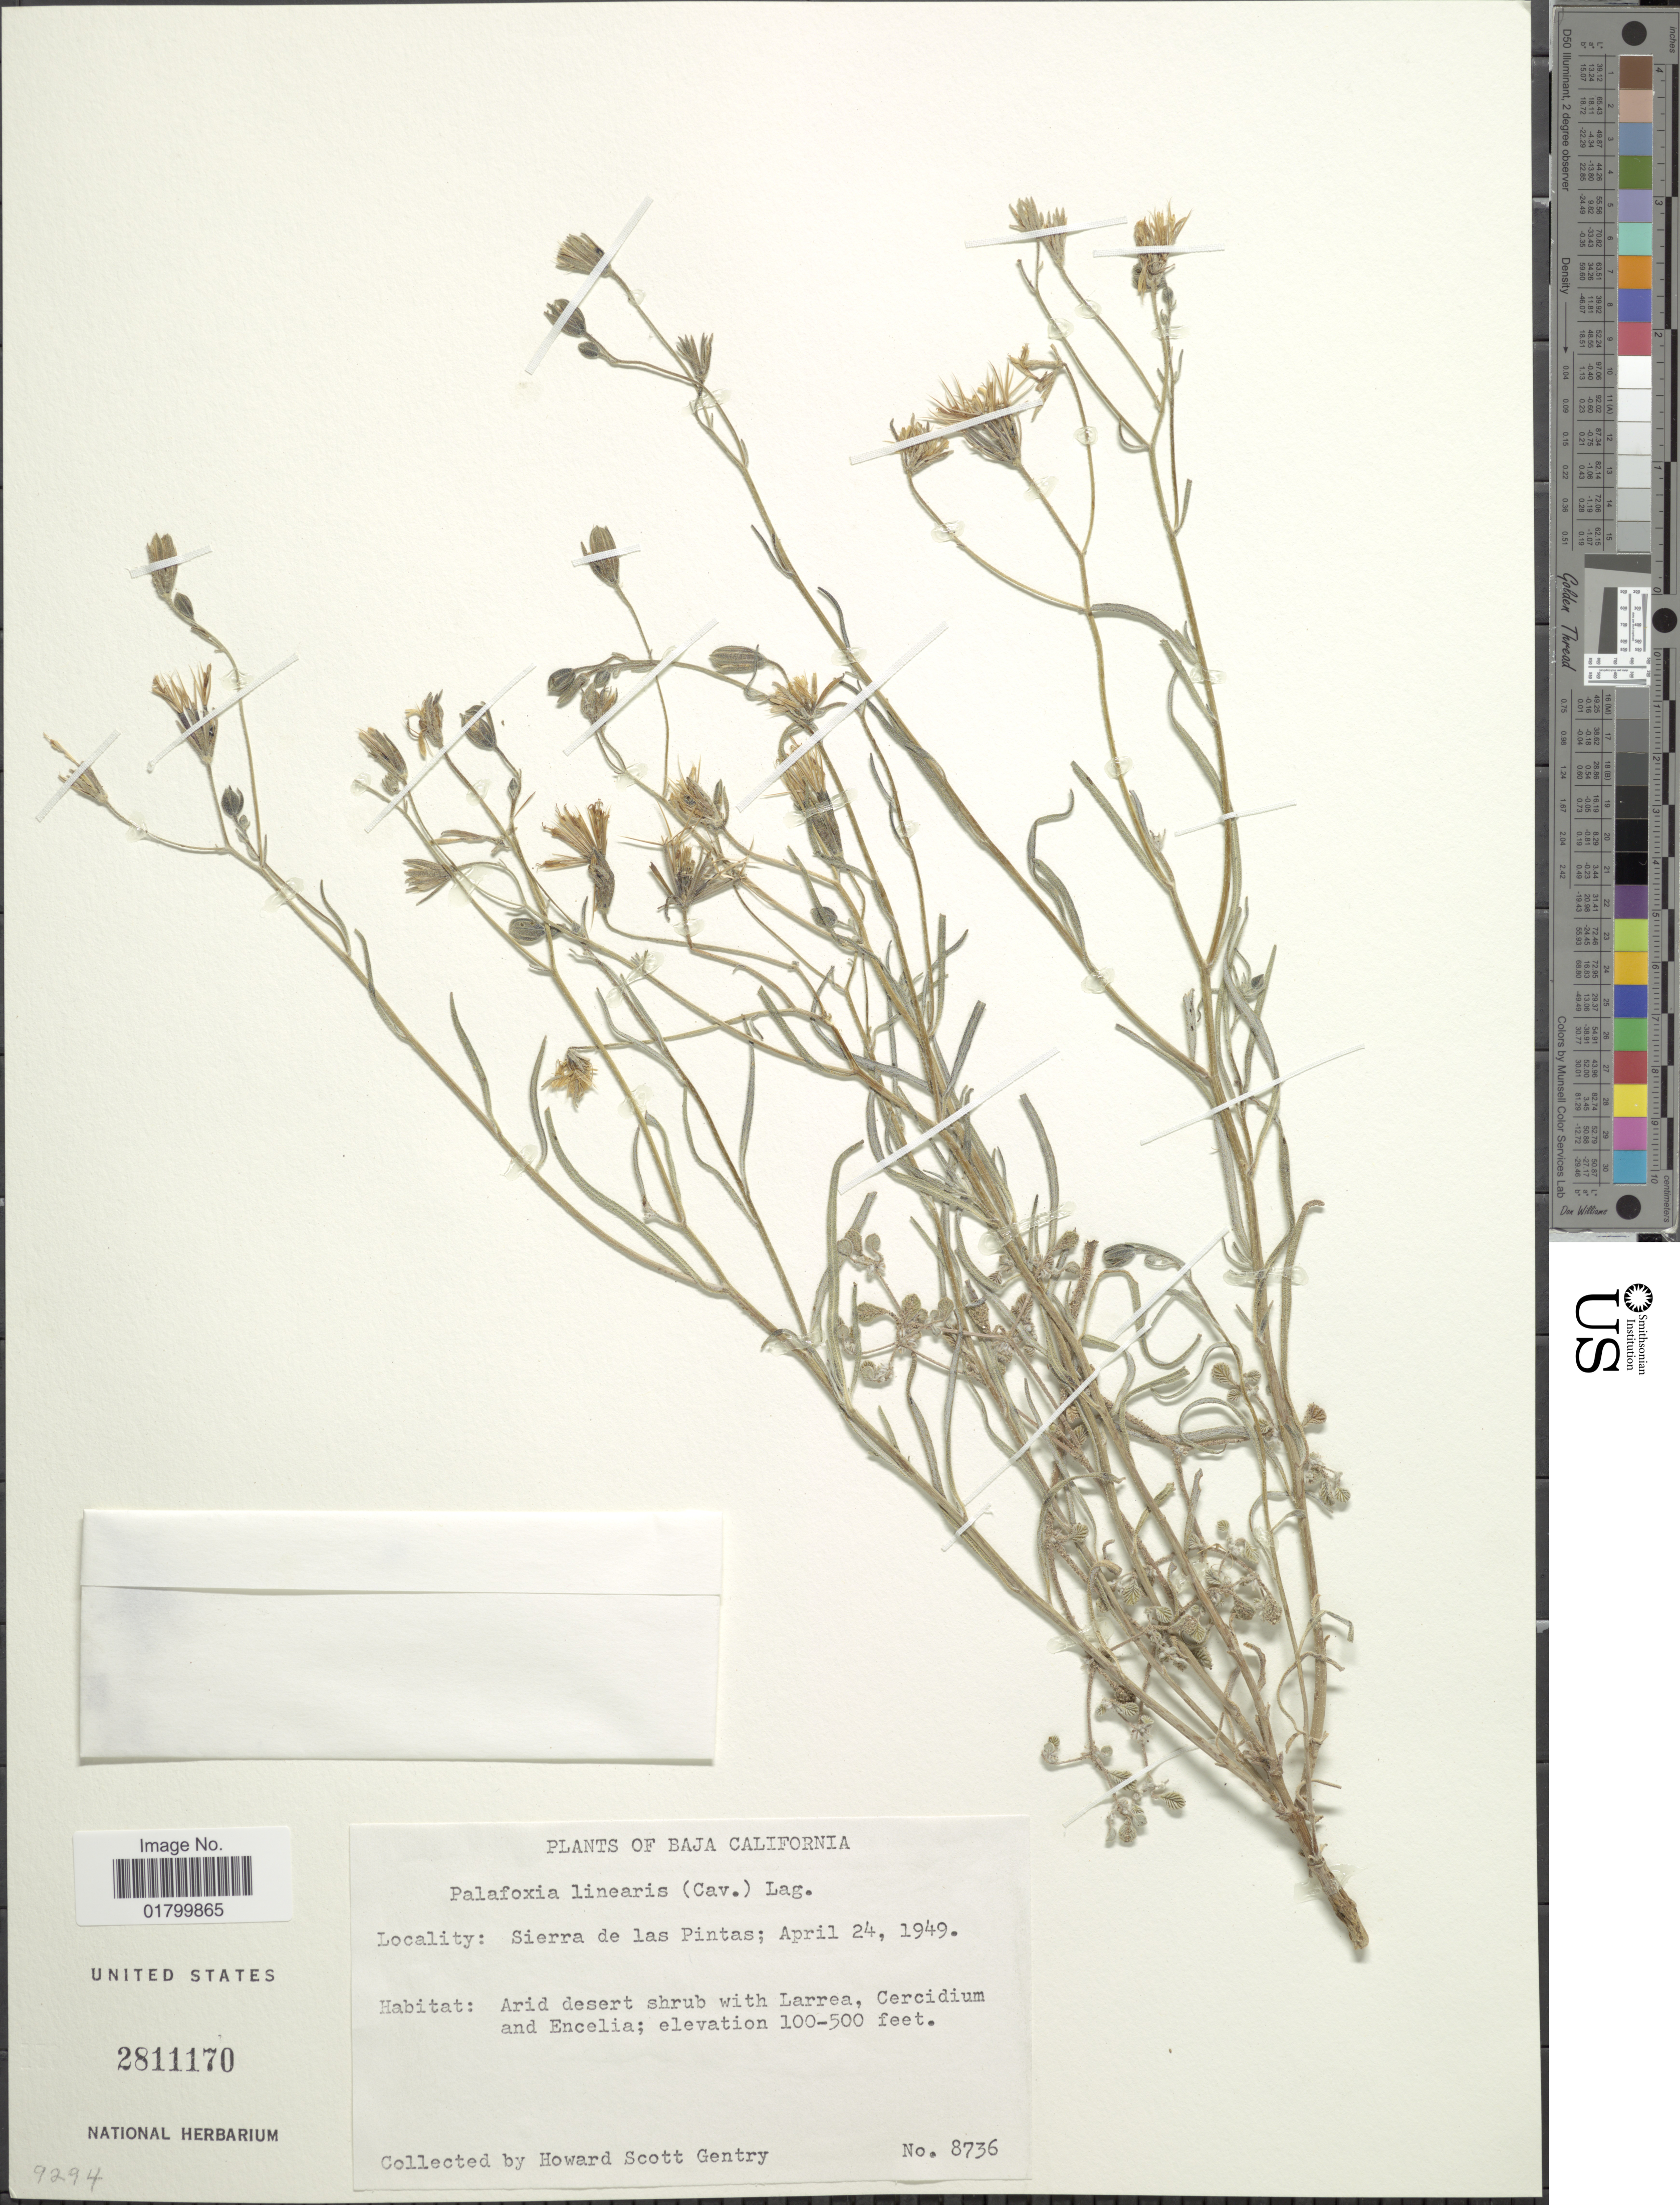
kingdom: Plantae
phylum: Tracheophyta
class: Magnoliopsida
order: Asterales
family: Asteraceae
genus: Palafoxia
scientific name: Palafoxia linearis var. linearis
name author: (Cav.) Lag.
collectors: H. S. Gentry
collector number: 8736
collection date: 1949-04-24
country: Mexico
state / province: Baja California Sur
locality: Sierra de las Pintas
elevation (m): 30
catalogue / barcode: US 2811170